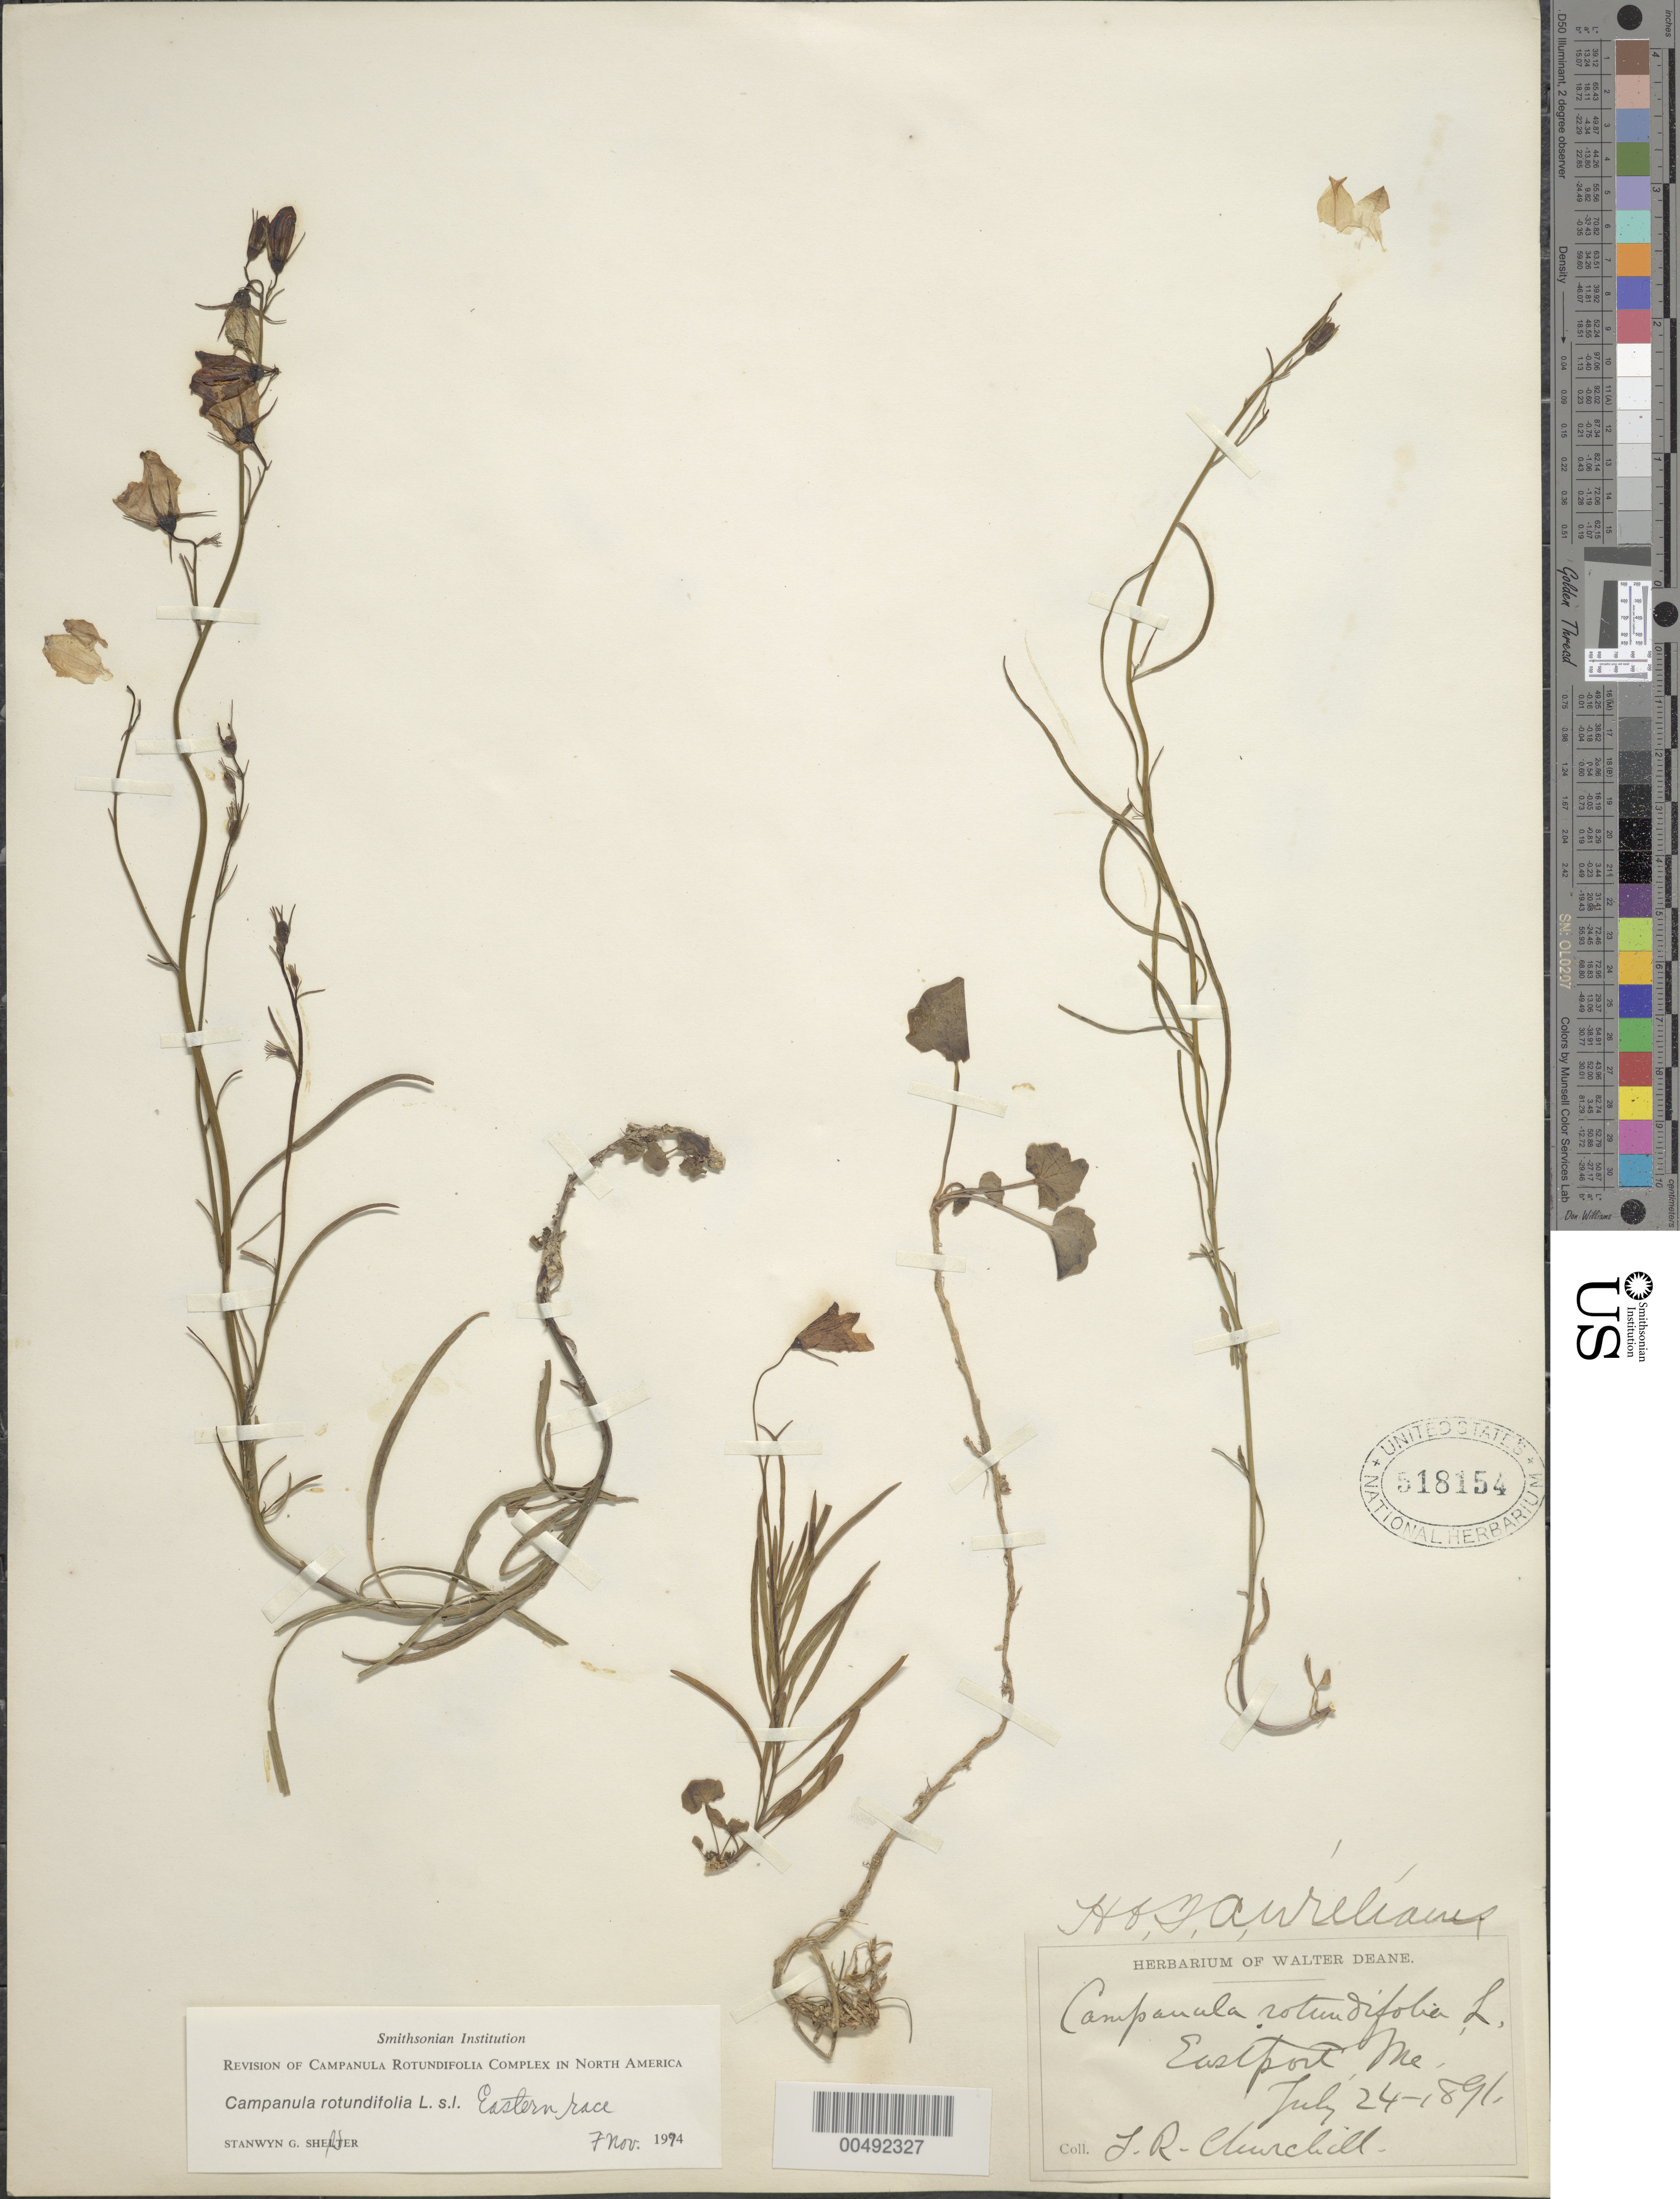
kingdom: Plantae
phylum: Tracheophyta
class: Magnoliopsida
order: Asterales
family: Campanulaceae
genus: Campanula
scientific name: Campanula rotundifolia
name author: L.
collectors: L. Churchill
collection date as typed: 24 Jul 1891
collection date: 1891-07-24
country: United States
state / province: Maine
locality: Eastport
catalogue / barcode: US 518154